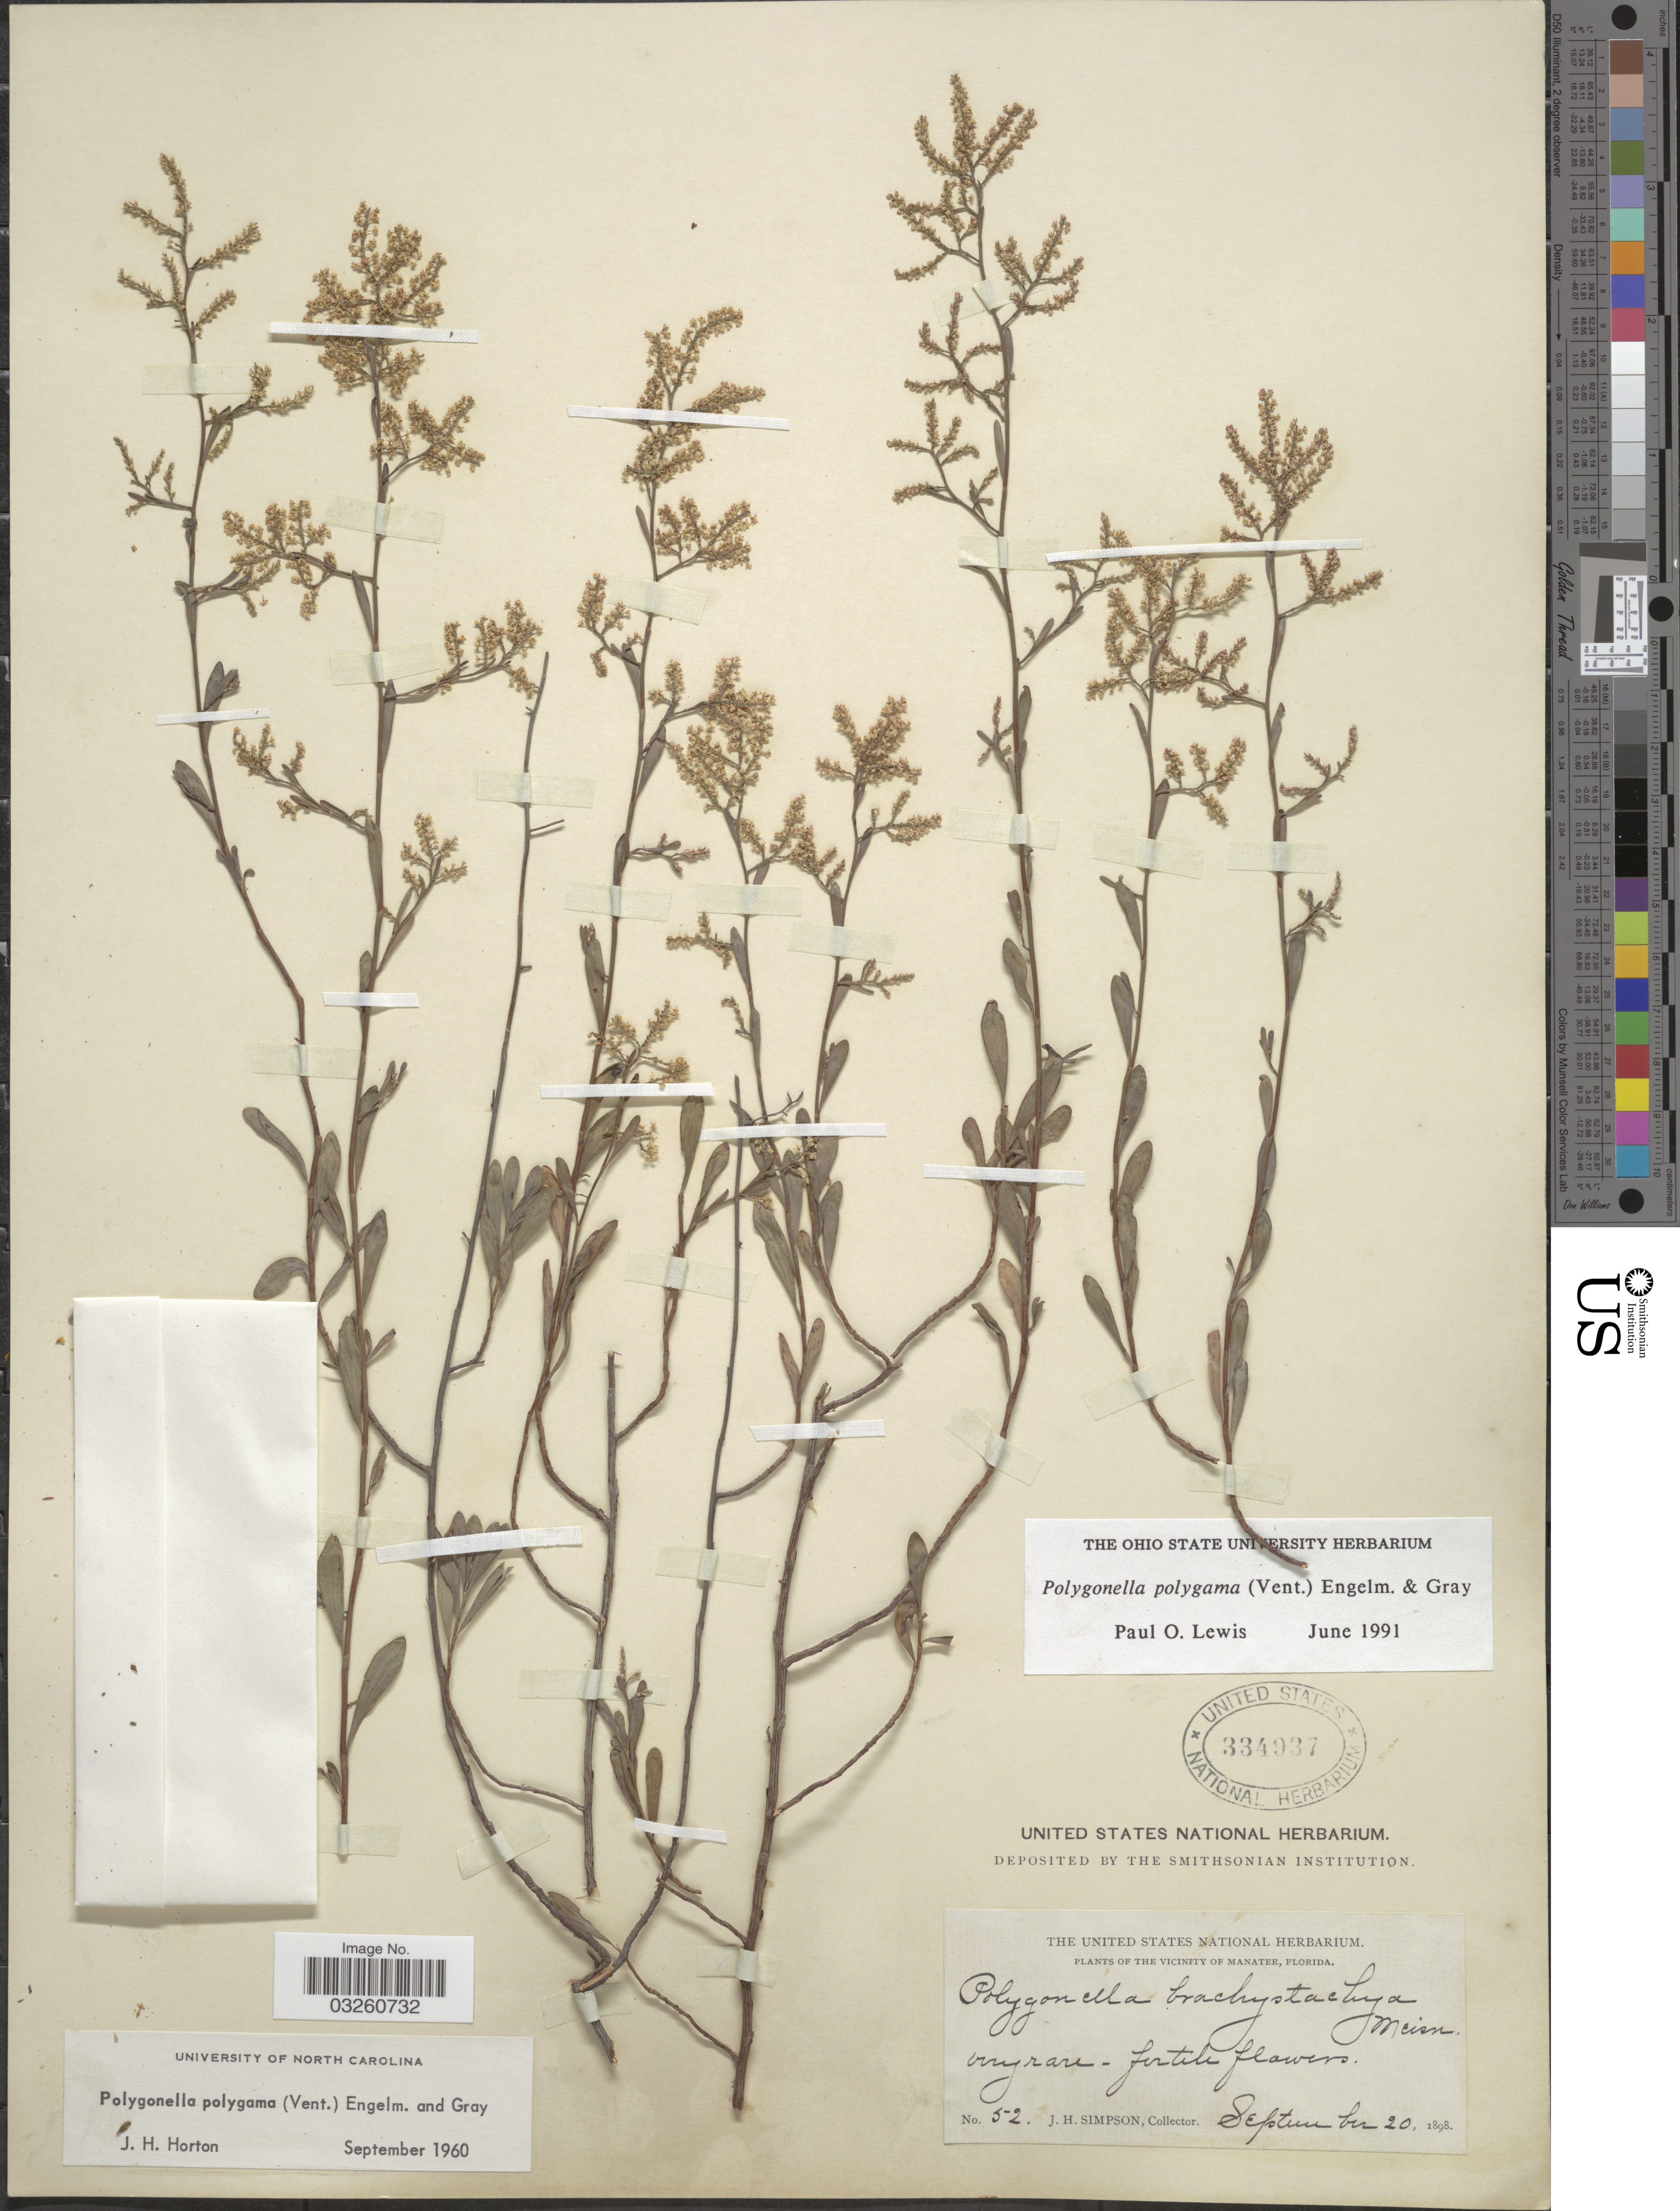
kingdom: Plantae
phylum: Tracheophyta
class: Magnoliopsida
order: Caryophyllales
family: Polygonaceae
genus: Polygonella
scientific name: Polygonella polygama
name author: (Vent.) Engelm. & A. Gray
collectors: J. H. Simpson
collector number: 52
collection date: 1898-09-20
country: United States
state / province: Florida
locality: The vicinity of Manatee.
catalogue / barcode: US 334937